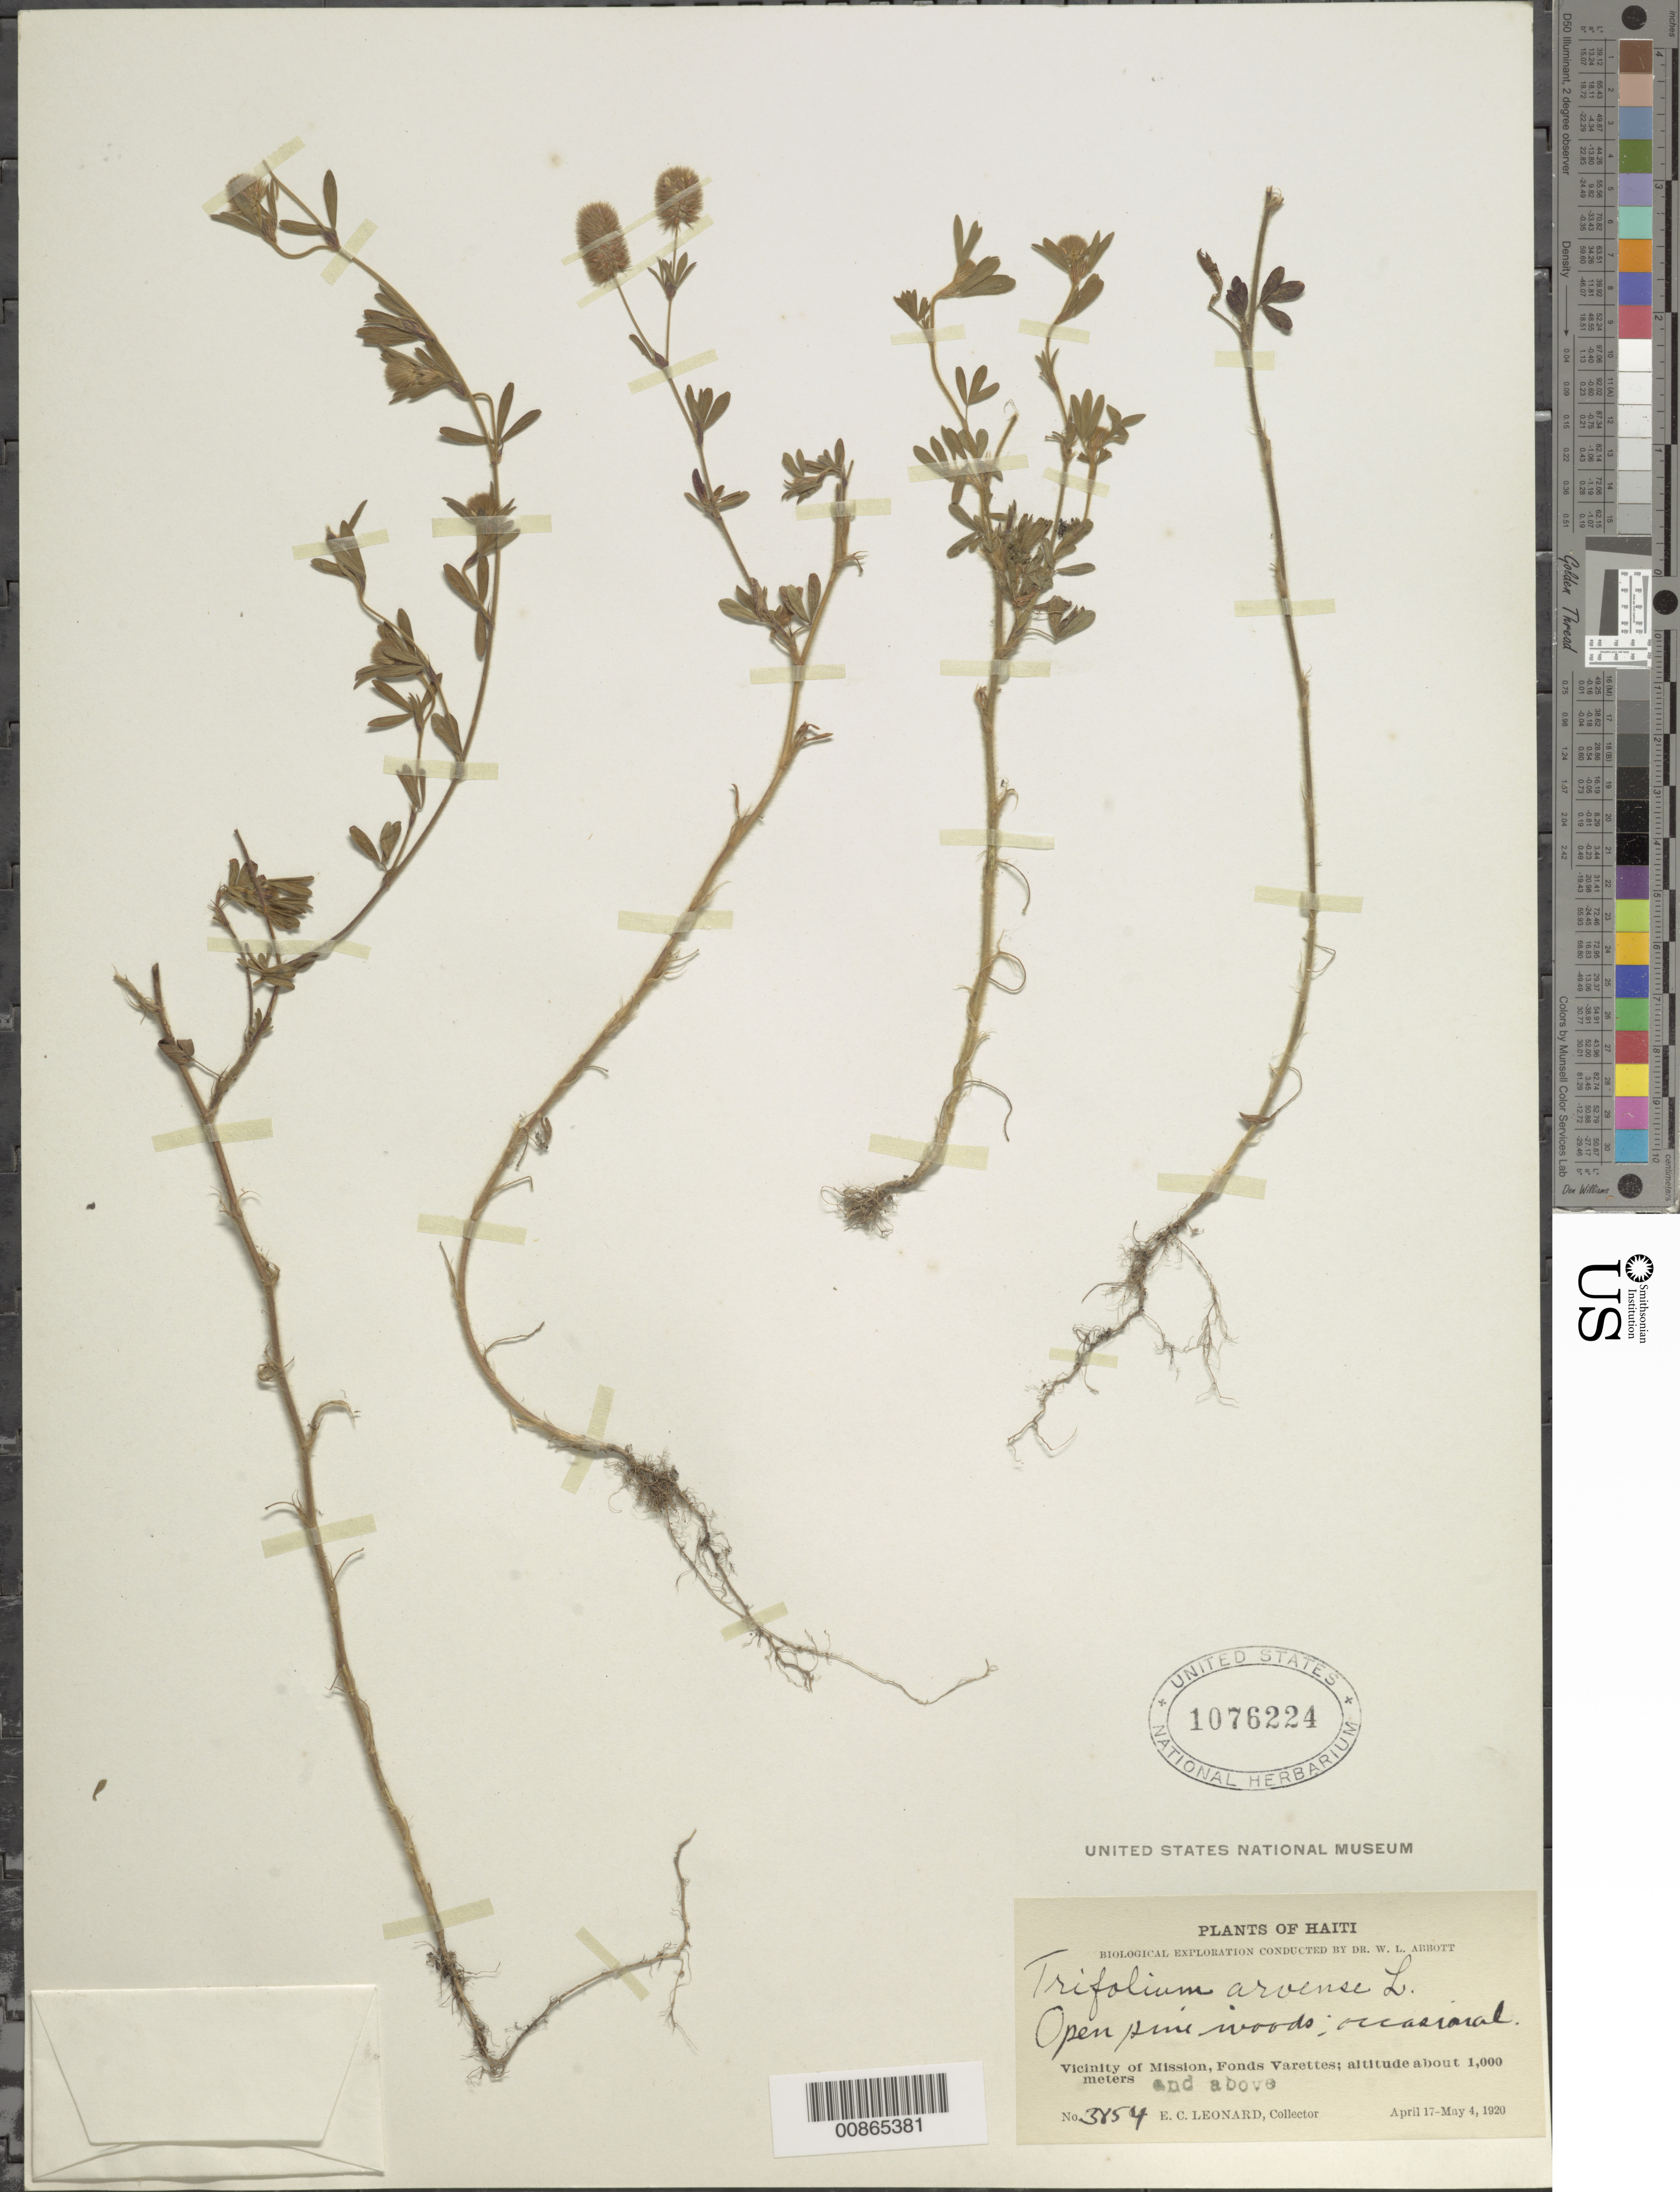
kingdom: Plantae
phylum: Tracheophyta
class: Magnoliopsida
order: Fabales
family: Fabaceae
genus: Trifolium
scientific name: Trifolium arvense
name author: L.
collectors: E. C. Leonard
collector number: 3854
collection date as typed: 17 Apr 1920 to 04 May 1920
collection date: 1920-04-17/1920-05-04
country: Haiti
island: Hispaniola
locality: Vicinity of Mission, Fonds Varettes.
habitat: Open pine woods.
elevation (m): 1000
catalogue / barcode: US 1076224